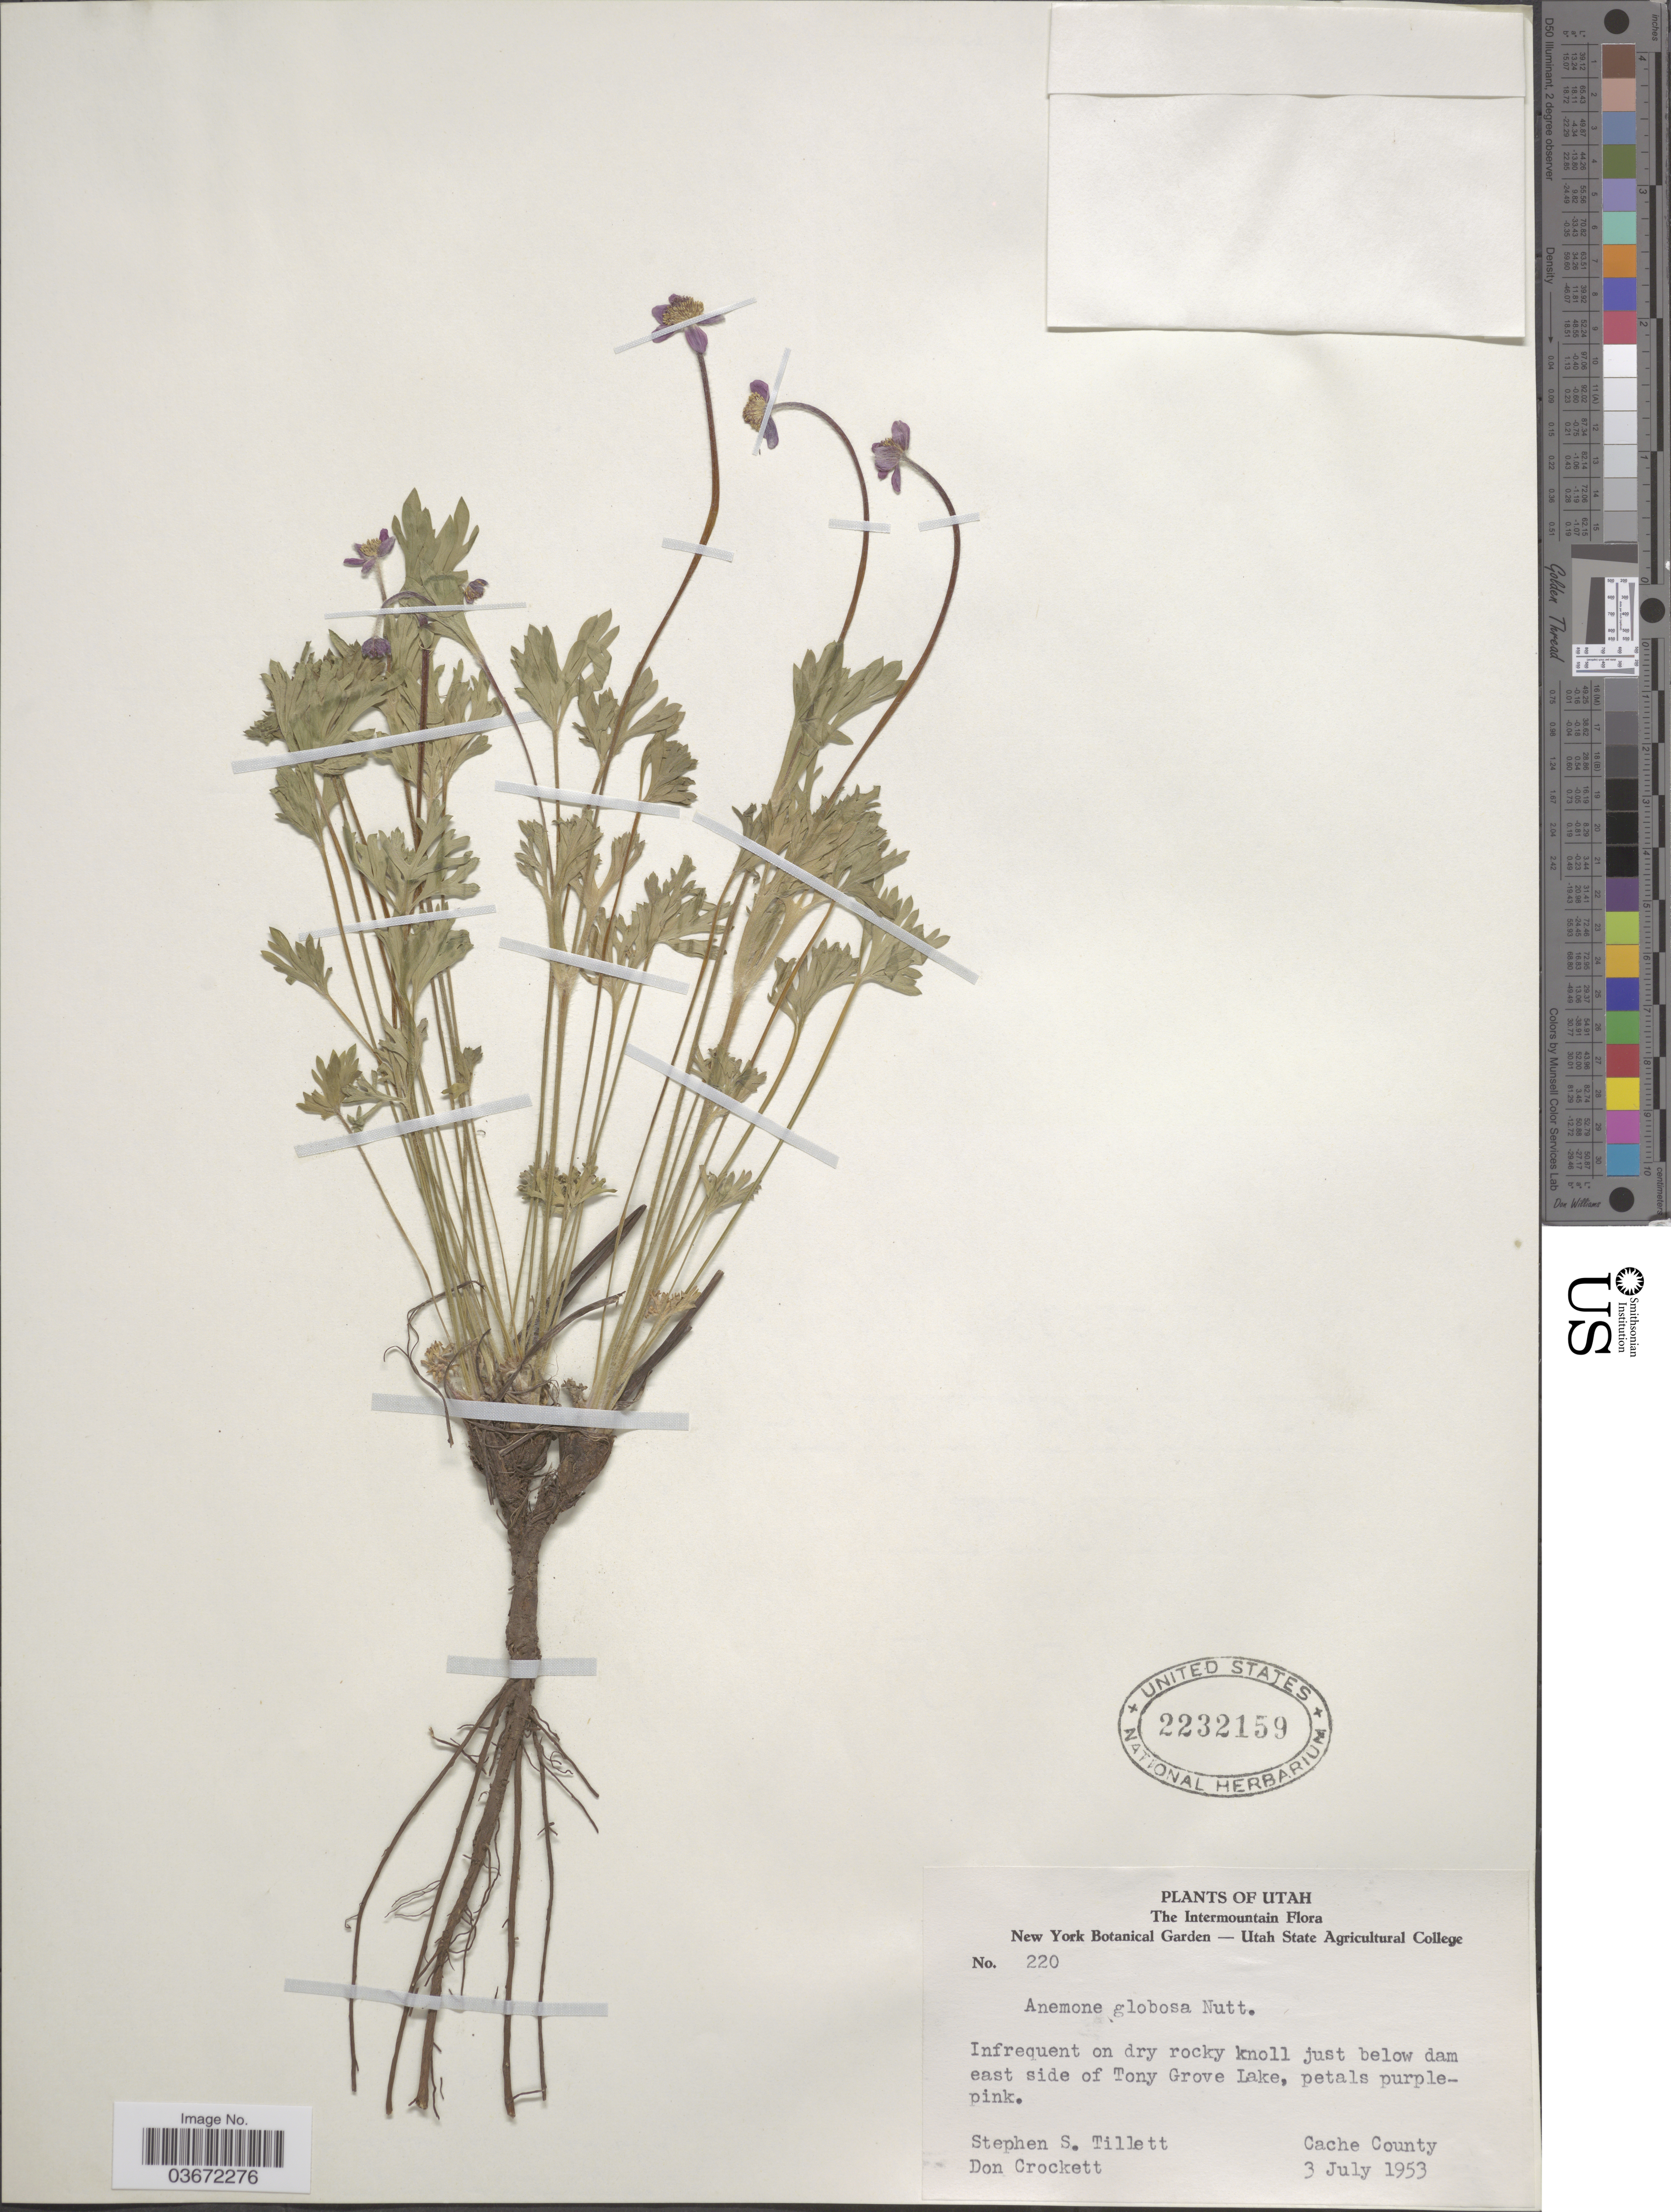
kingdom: Plantae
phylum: Tracheophyta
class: Magnoliopsida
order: Ranunculales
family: Ranunculaceae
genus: Anemone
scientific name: Anemone globosa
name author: (Torr. & A. Gray) Nutt. ex A. Heller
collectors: S. S. Tillett & D. Crockett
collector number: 220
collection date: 1953-07-03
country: United States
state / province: Utah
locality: The Intermountain. Just below dam east side of Tony Grove Lake, Cache County.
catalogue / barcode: US 2232159